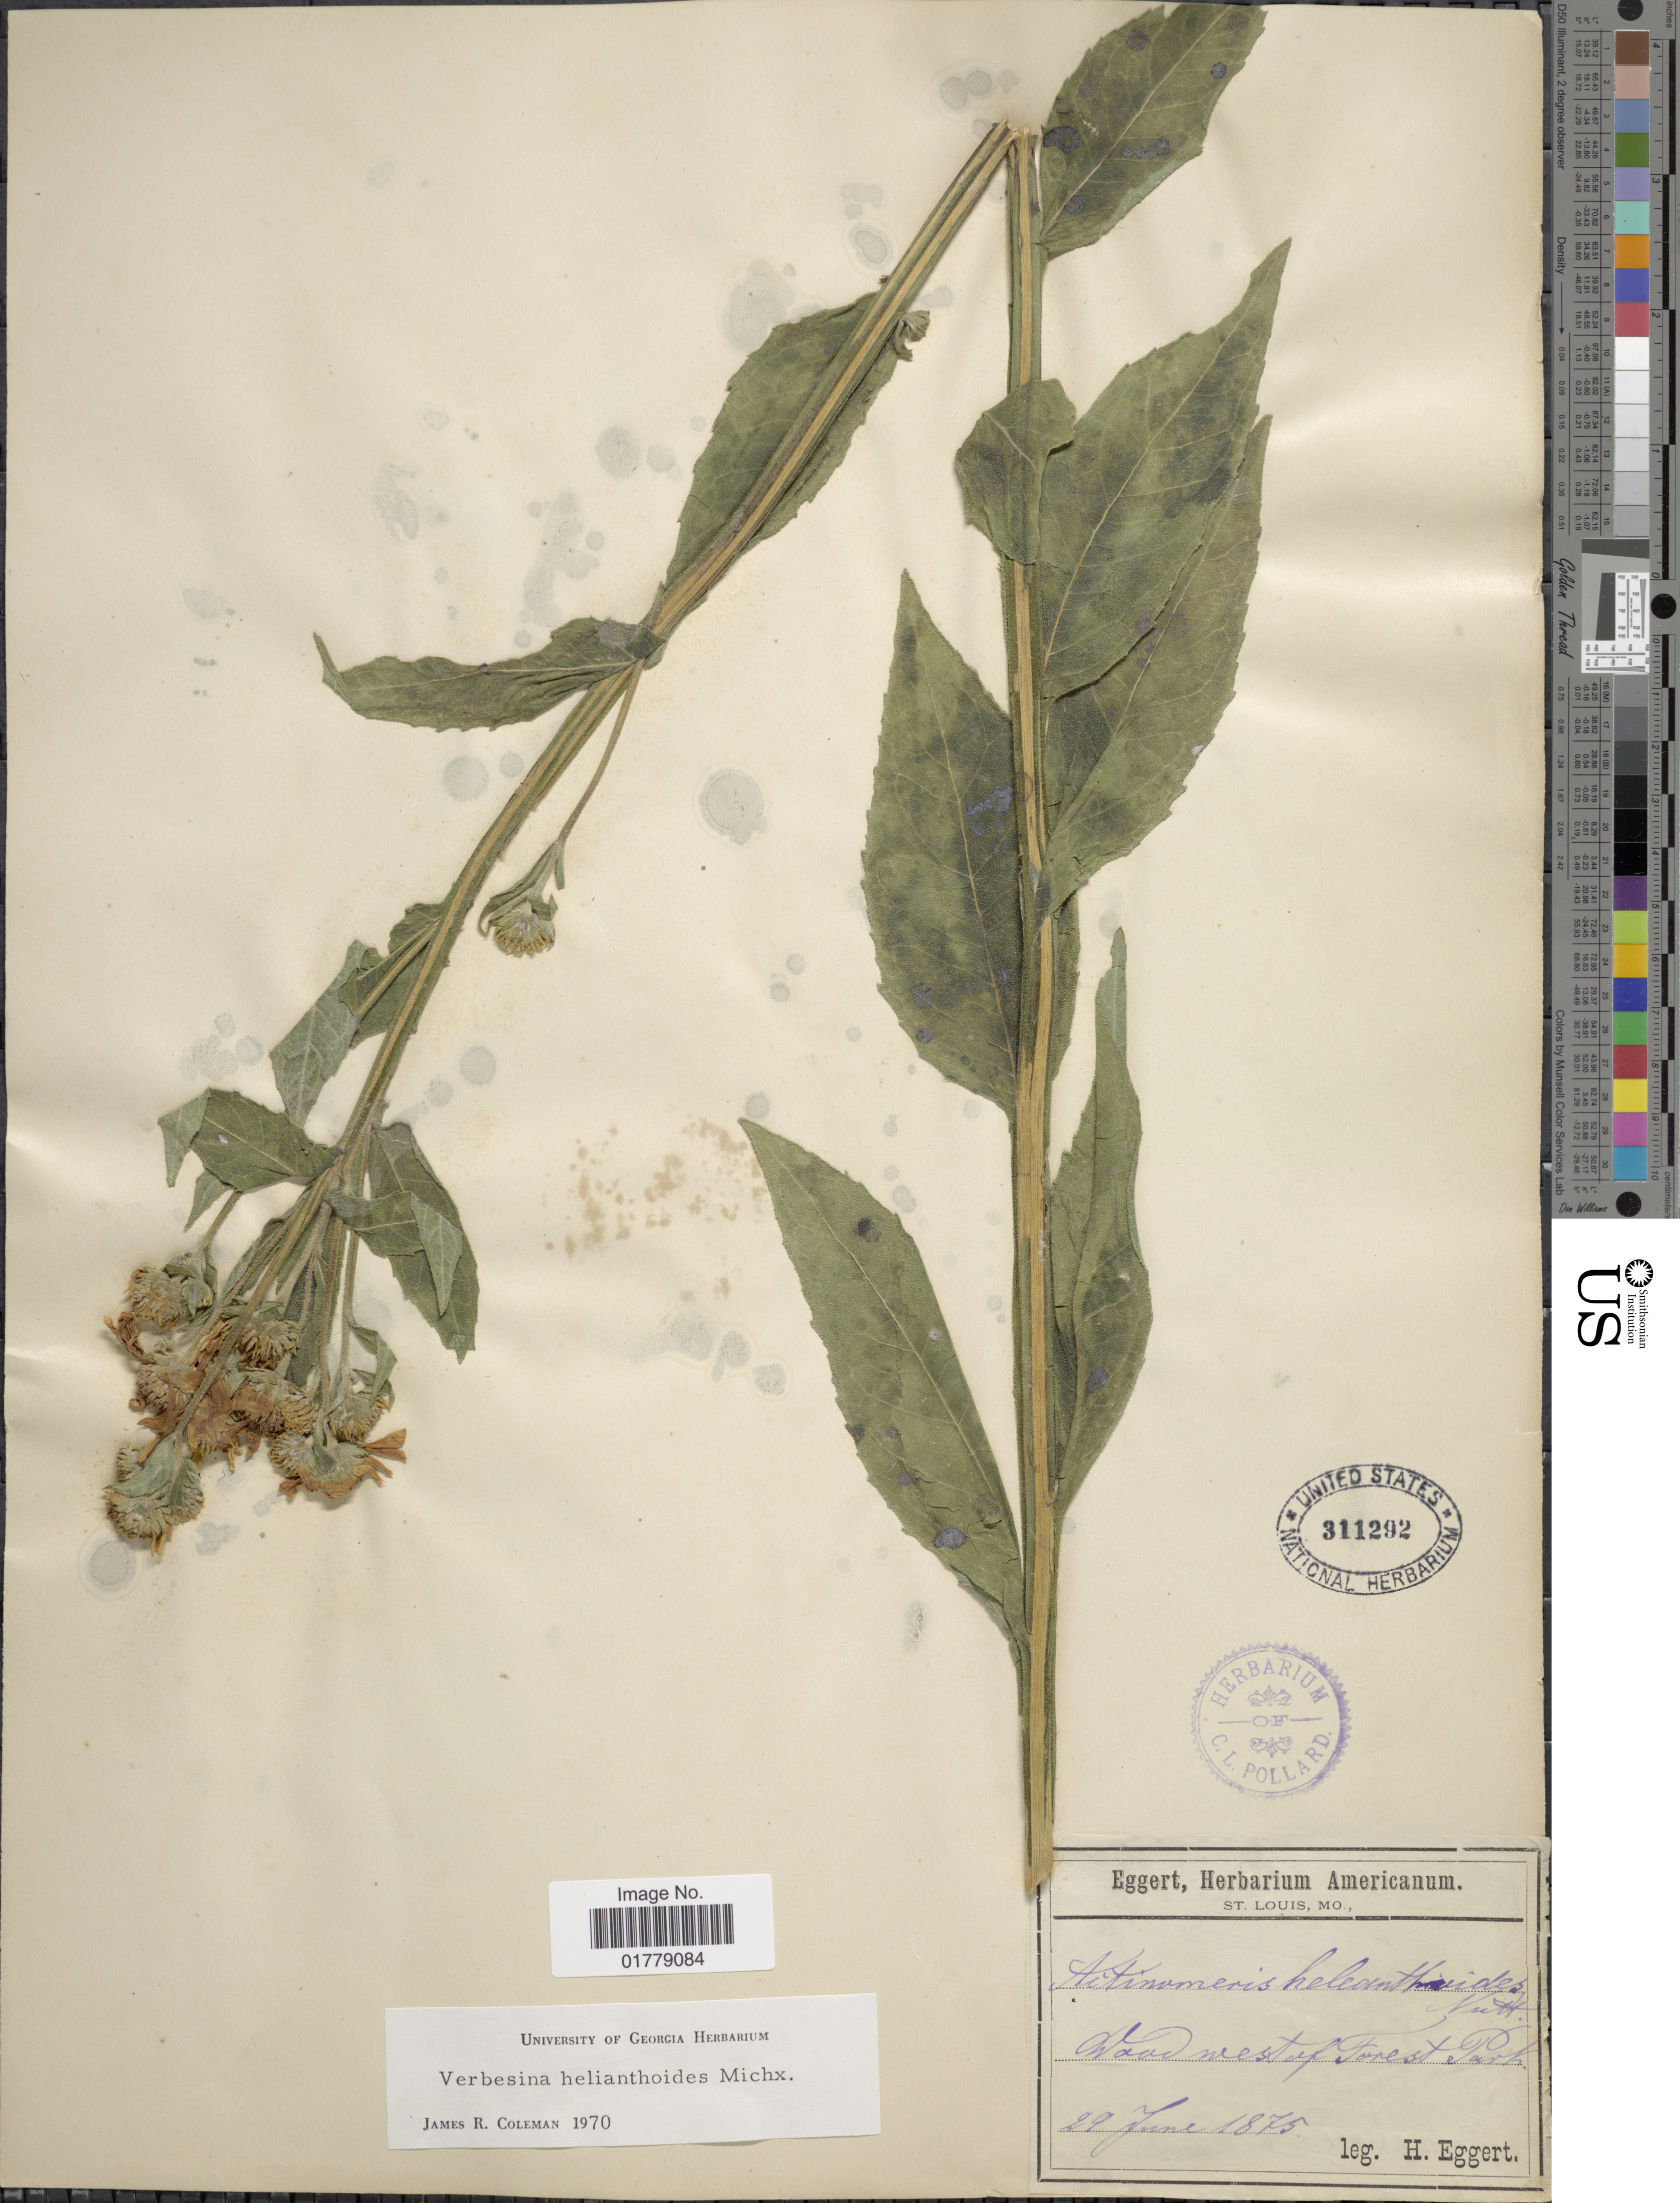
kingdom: Plantae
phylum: Tracheophyta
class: Magnoliopsida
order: Asterales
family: Asteraceae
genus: Verbesina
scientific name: Verbesina helianthoides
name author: Hook. & Arn. in Hook.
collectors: H. Eggert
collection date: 1875-06-29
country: United States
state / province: Illinois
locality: Wood west of Forest Park.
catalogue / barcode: US 311292